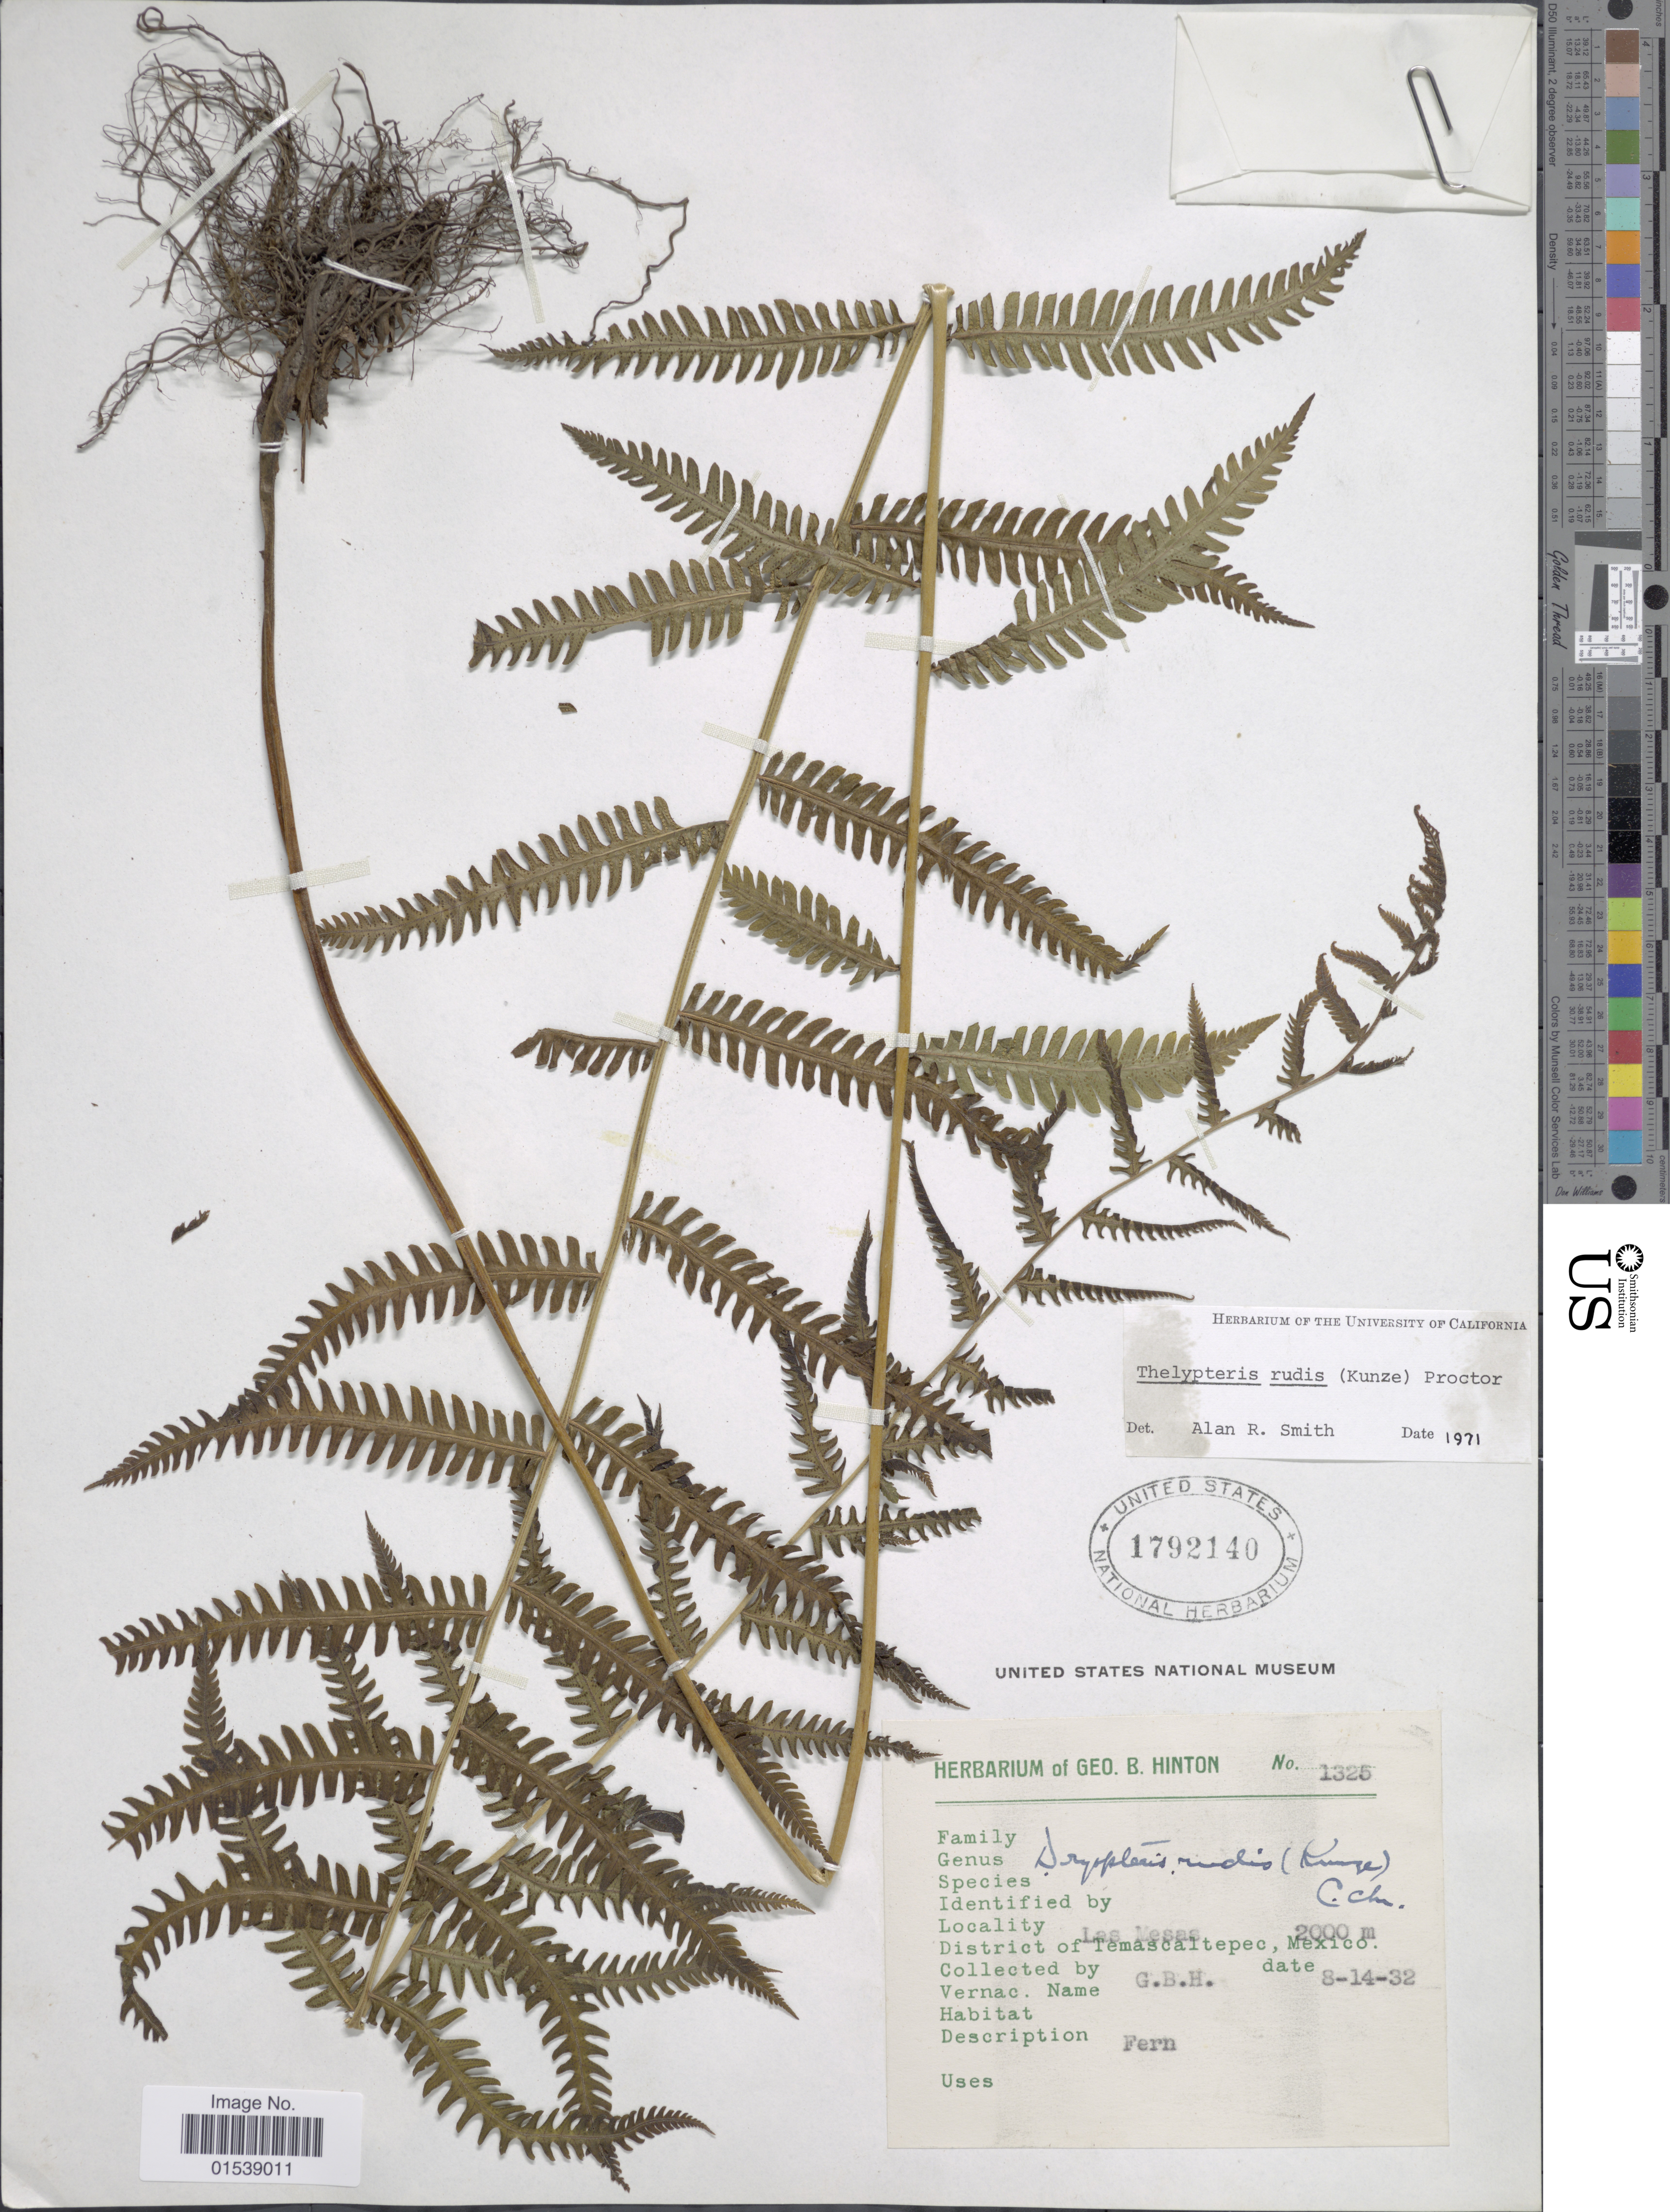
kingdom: Plantae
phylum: Tracheophyta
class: Polypodiopsida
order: Polypodiales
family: Thelypteridaceae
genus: Amauropelta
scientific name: Amauropelta rudis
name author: (Kunze) Pic. Serm.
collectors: G. B. Hinton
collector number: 1325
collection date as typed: Transcribed d/m/y: 14/8/32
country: Mexico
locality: Las Mesas, District of Temascaltepec, Mexico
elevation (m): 2000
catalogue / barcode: US 1792140